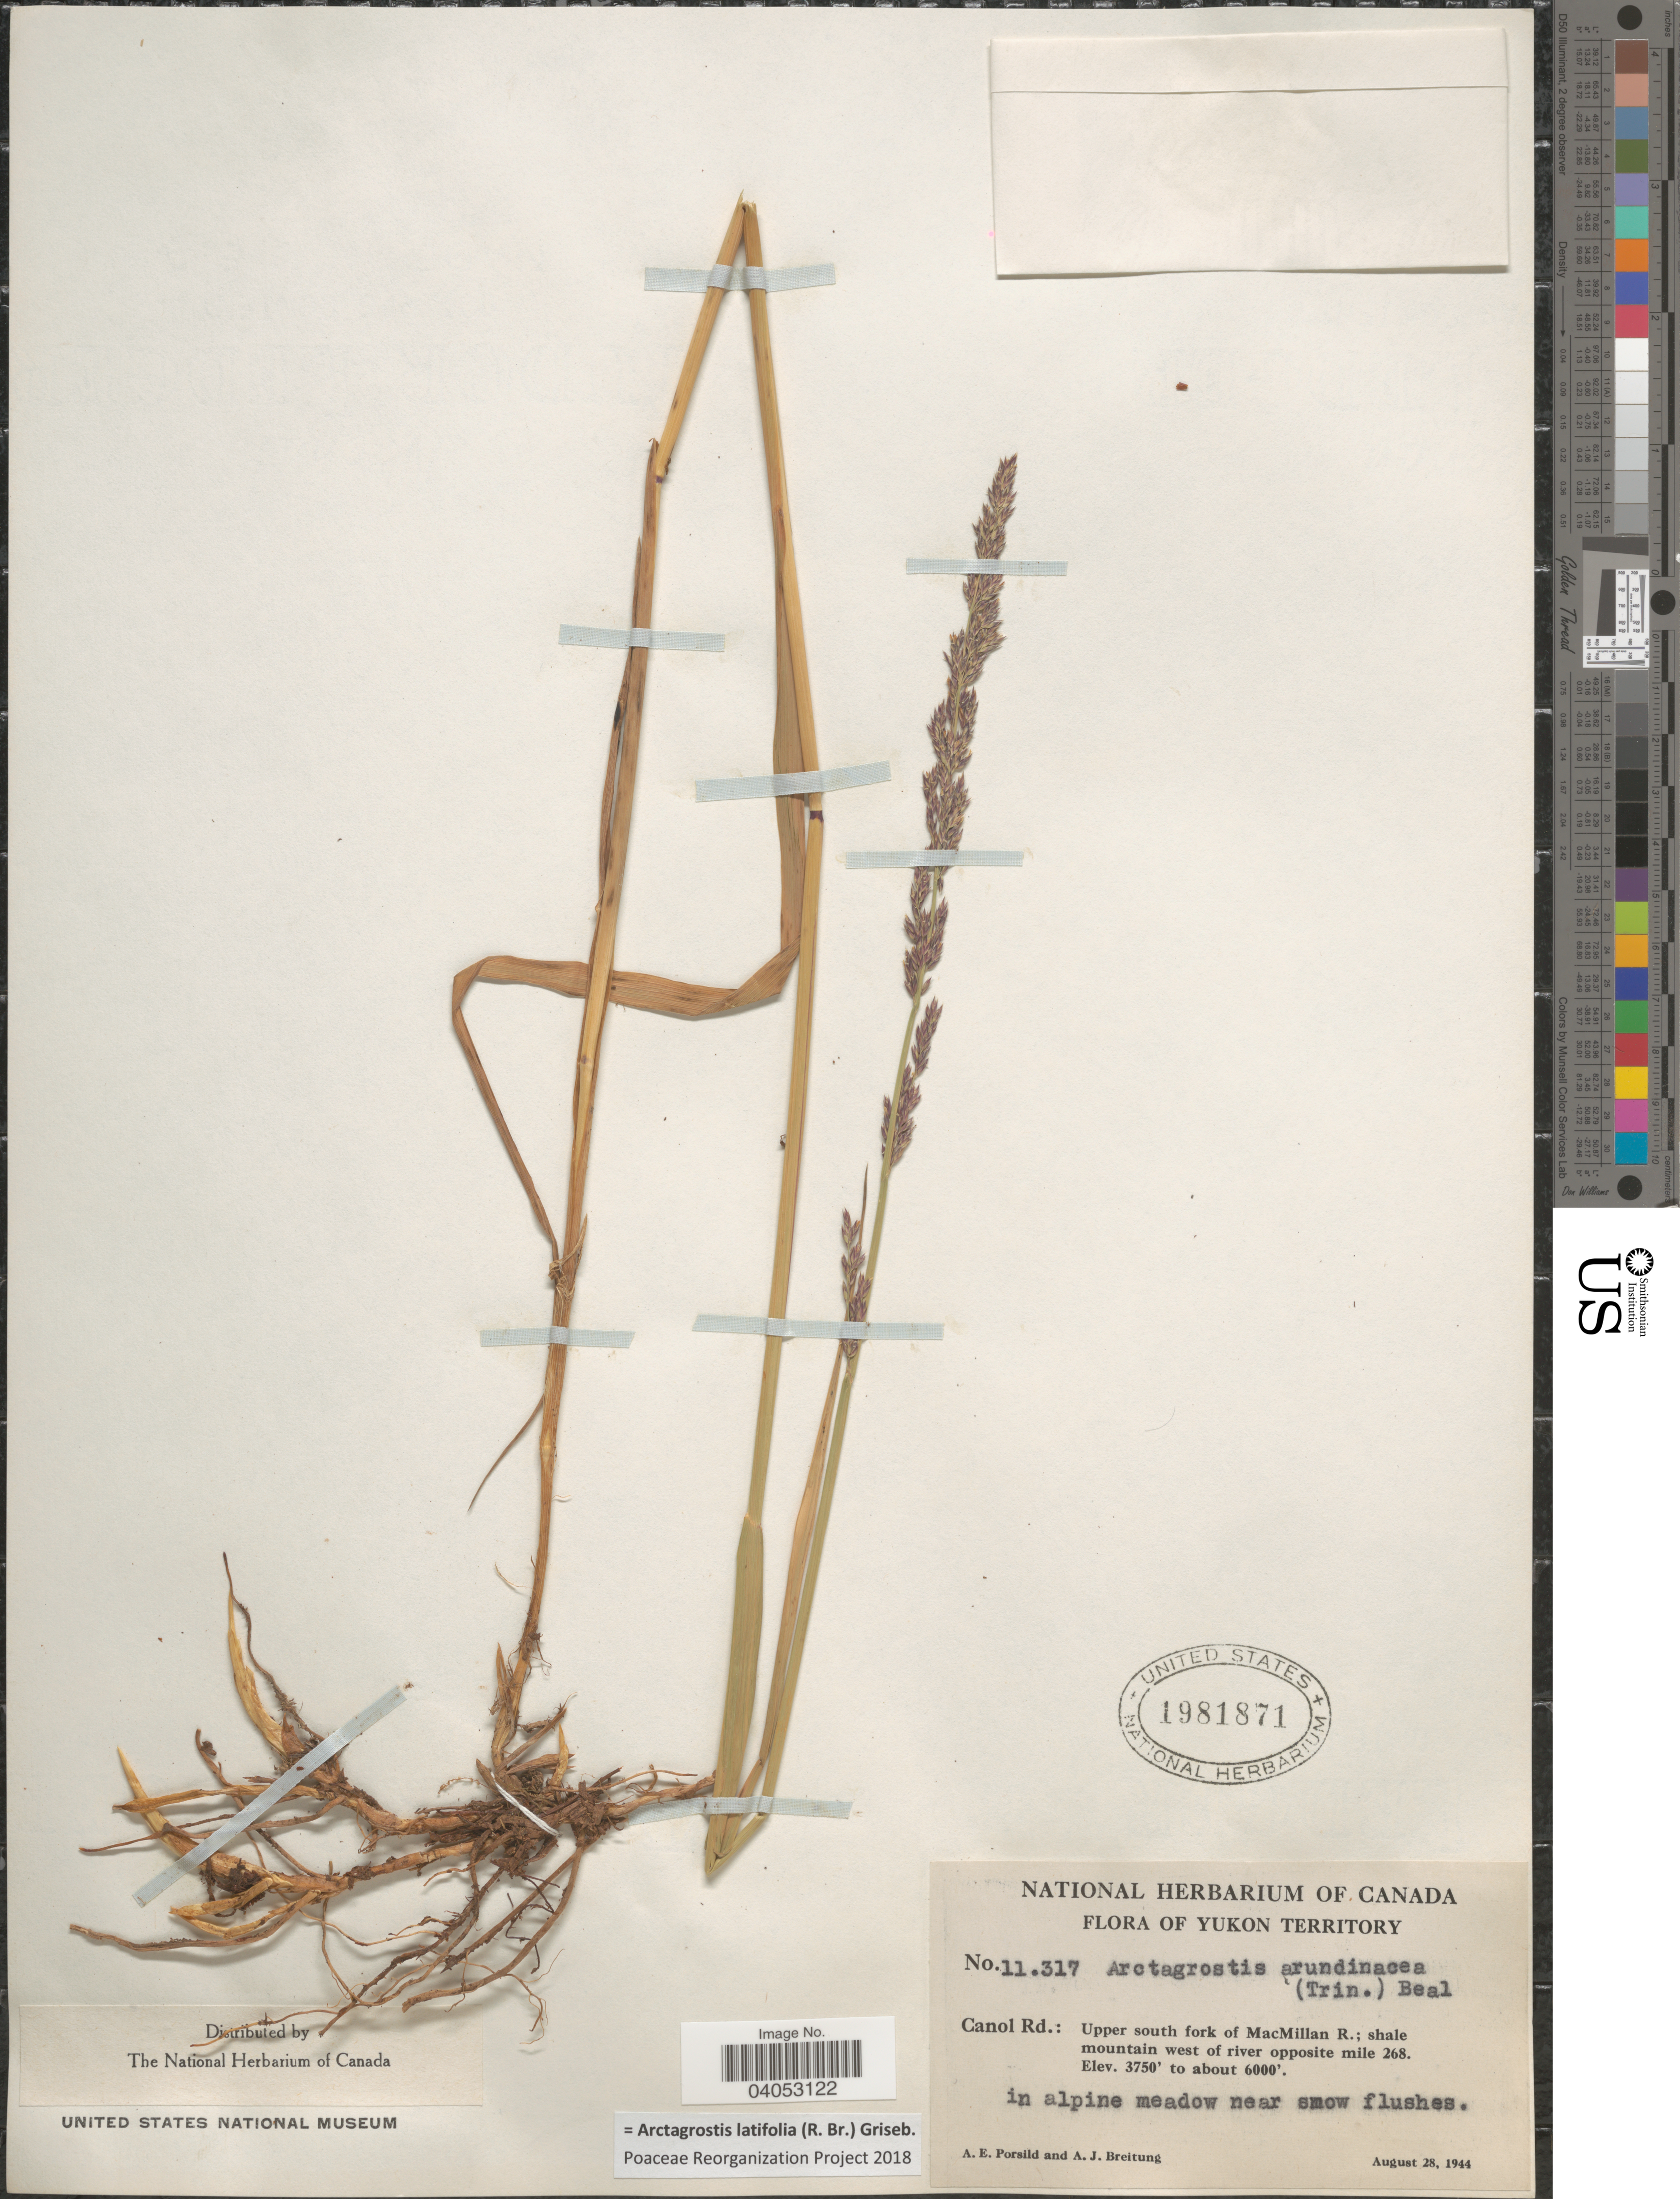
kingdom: Plantae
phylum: Tracheophyta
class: Liliopsida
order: Poales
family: Poaceae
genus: Arctagrostis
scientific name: Arctagrostis latifolia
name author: (R. Br.) Griseb.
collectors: A. E. Porsild & A. Breitung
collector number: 11317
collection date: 1944-08-28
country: Canada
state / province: Yukon Territory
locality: Canol Rd.: Upper south fork of MacMillan R.; shale mountain west of river opposite mile 268.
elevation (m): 1143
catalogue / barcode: US 1981871